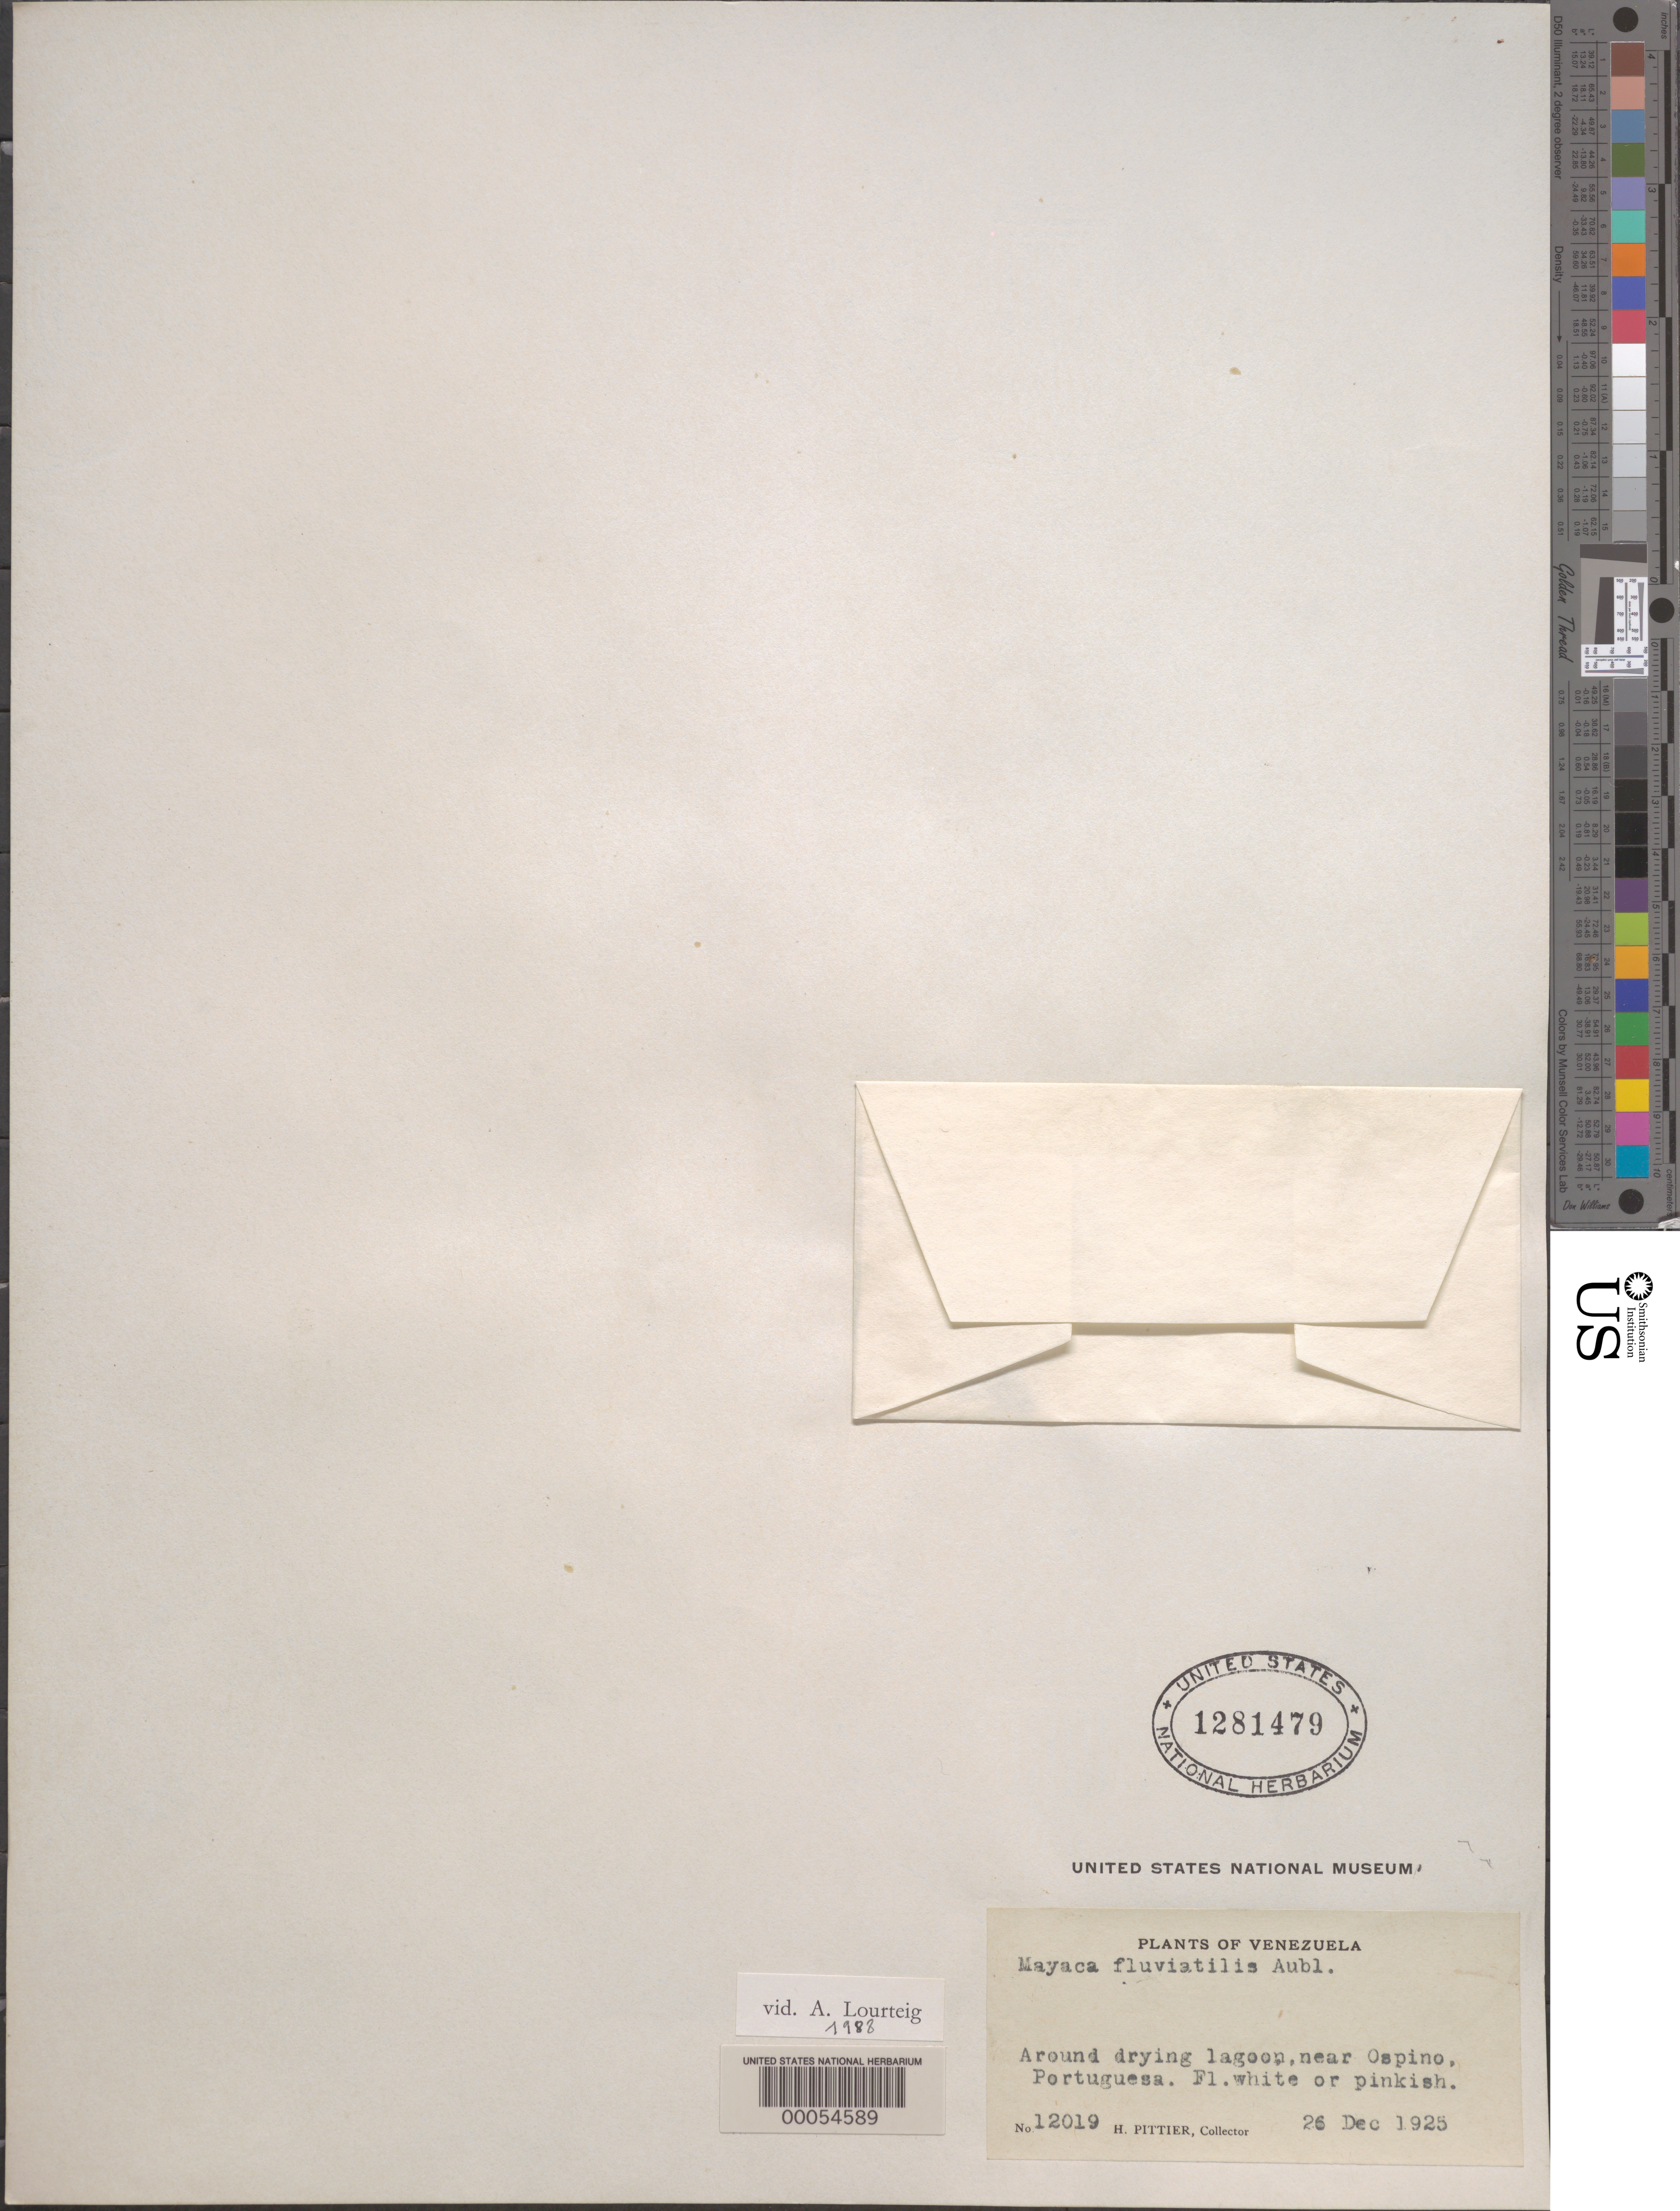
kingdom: Plantae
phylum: Tracheophyta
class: Liliopsida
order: Poales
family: Mayacaceae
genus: Mayaca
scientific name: Mayaca fluviatilis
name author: Aubl.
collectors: H. F. Pittier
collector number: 12019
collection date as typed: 26 Dec 1925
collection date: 1925-12-26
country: Venezuela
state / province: Mérida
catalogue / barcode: US 1281479